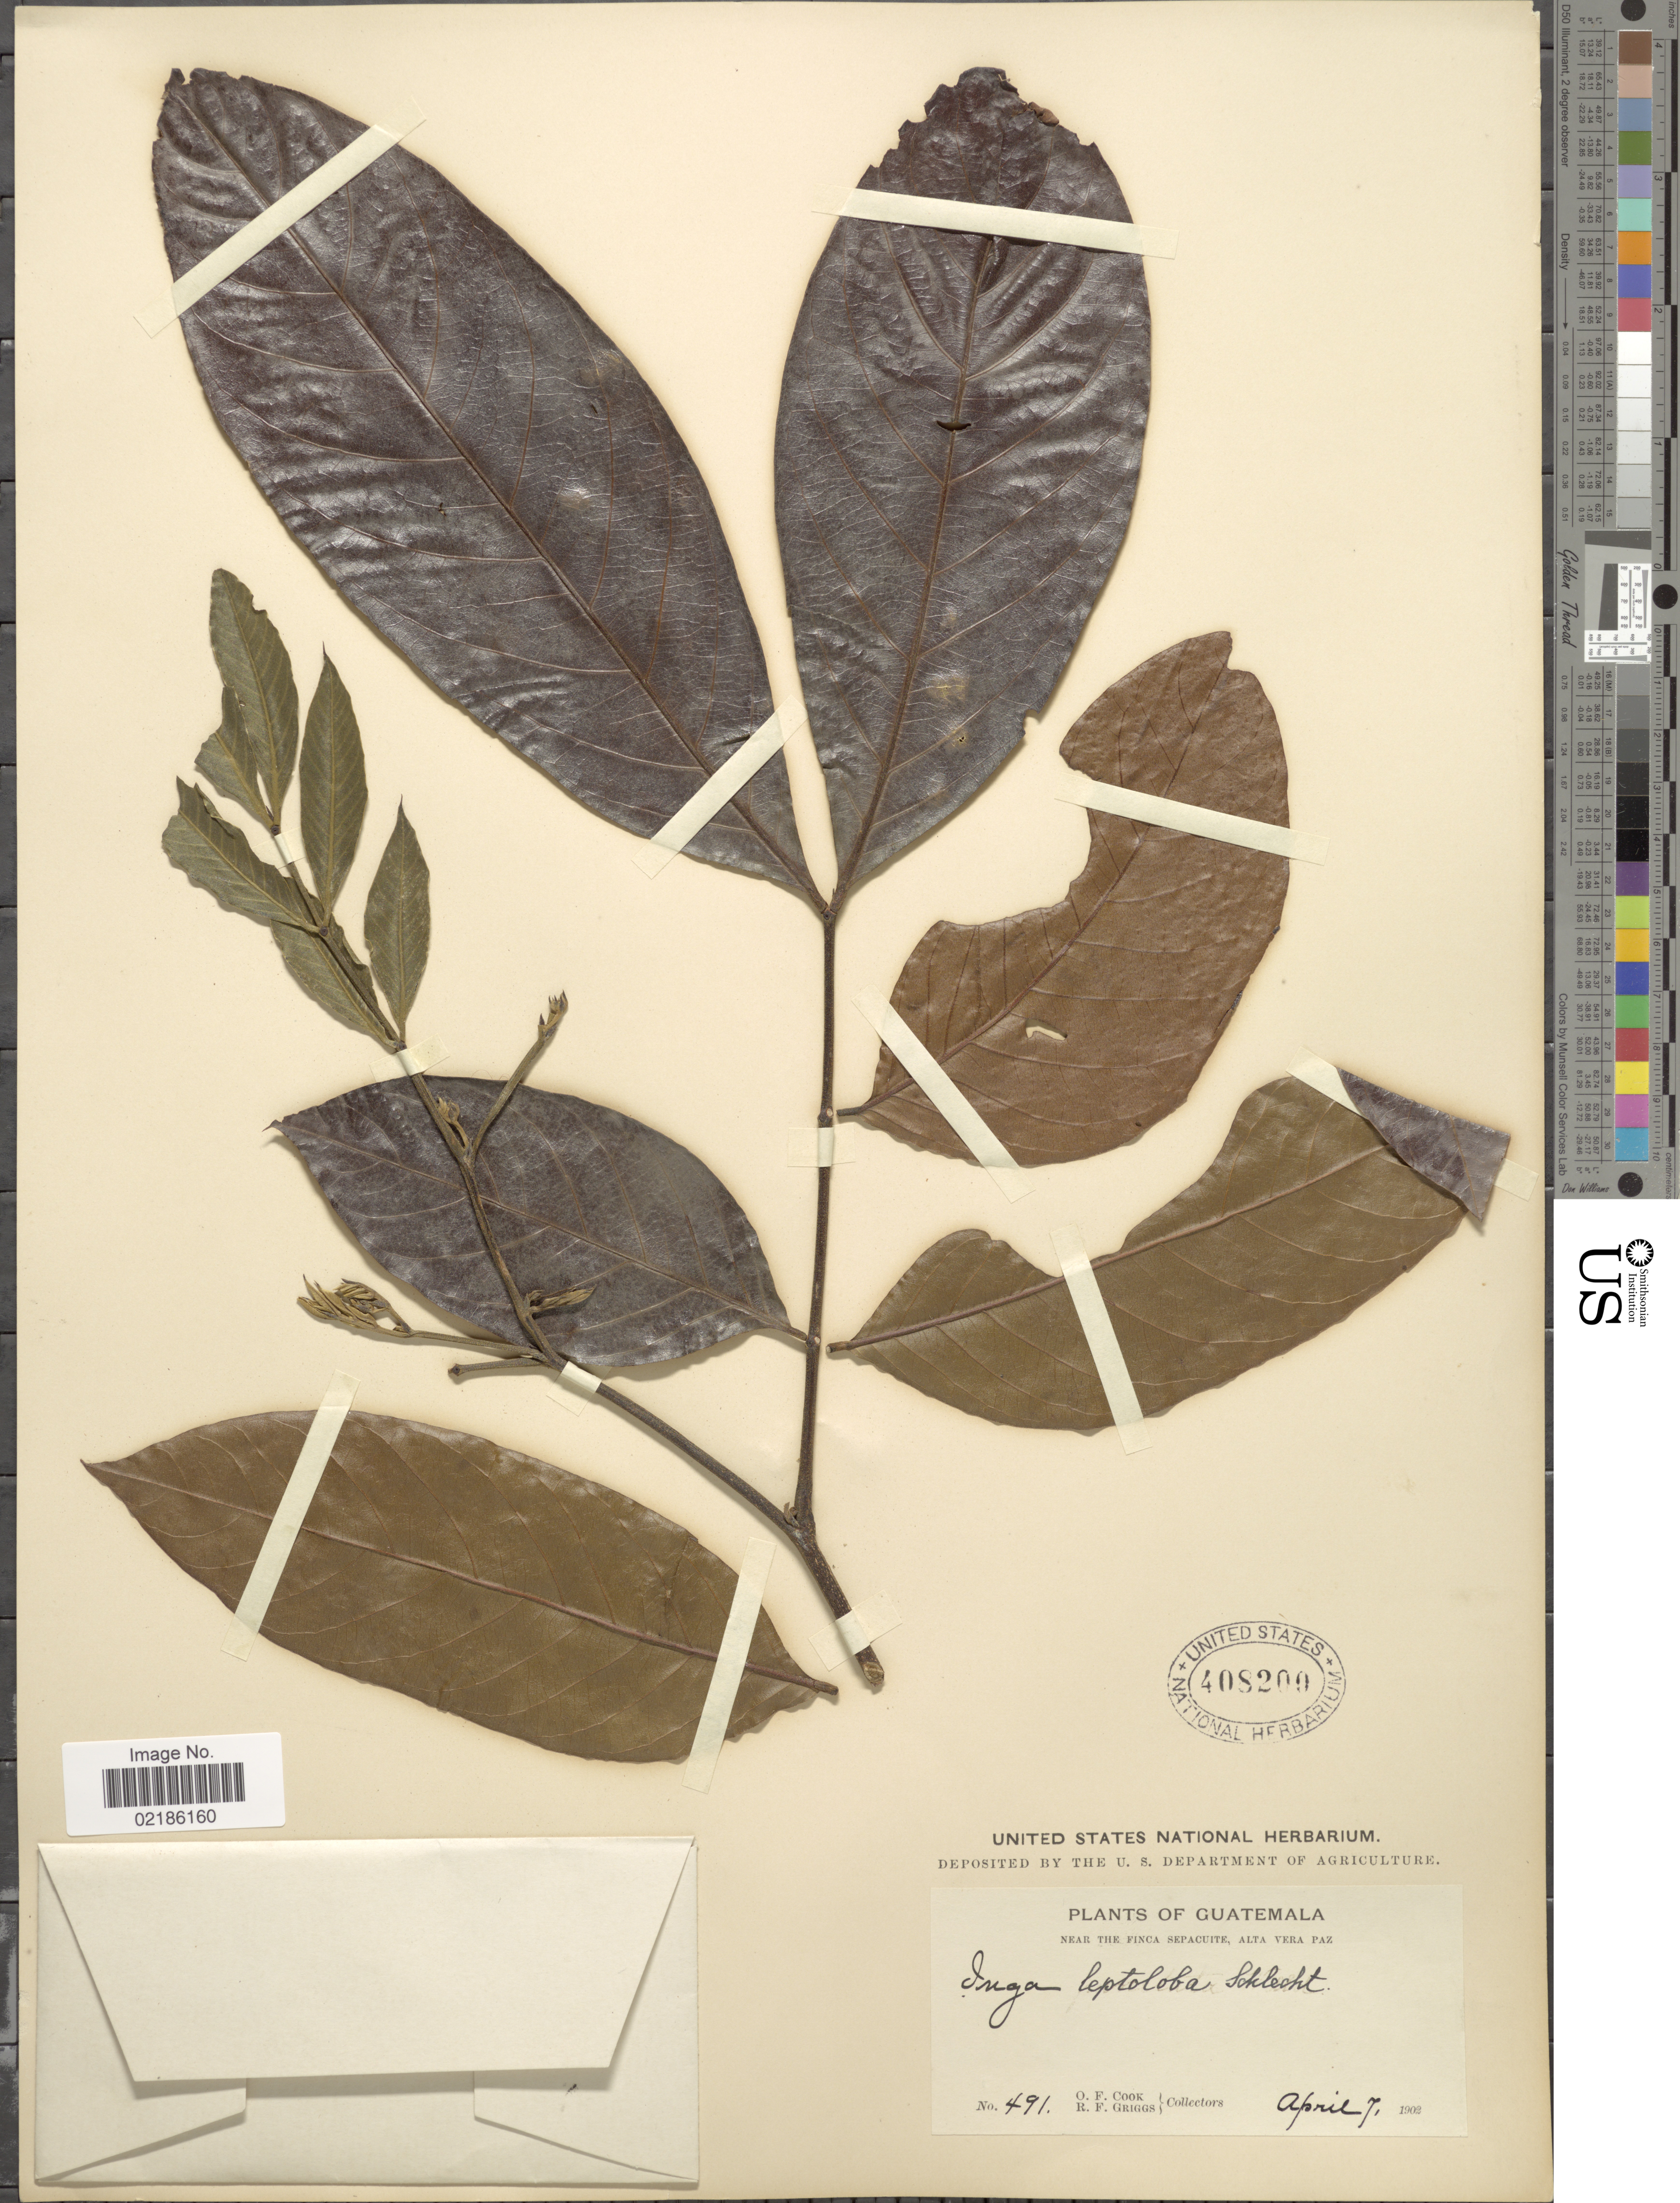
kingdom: Plantae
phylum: Tracheophyta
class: Magnoliopsida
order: Fabales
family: Fabaceae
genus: Inga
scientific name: Inga leptoloba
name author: Schltdl.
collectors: O. F. Cook & R. F. Griggs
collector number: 491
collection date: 1902-04-07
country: Guatemala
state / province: Alta Verapaz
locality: Near the Finca Sepacuite, Alta Vera Paz.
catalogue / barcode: US 408200